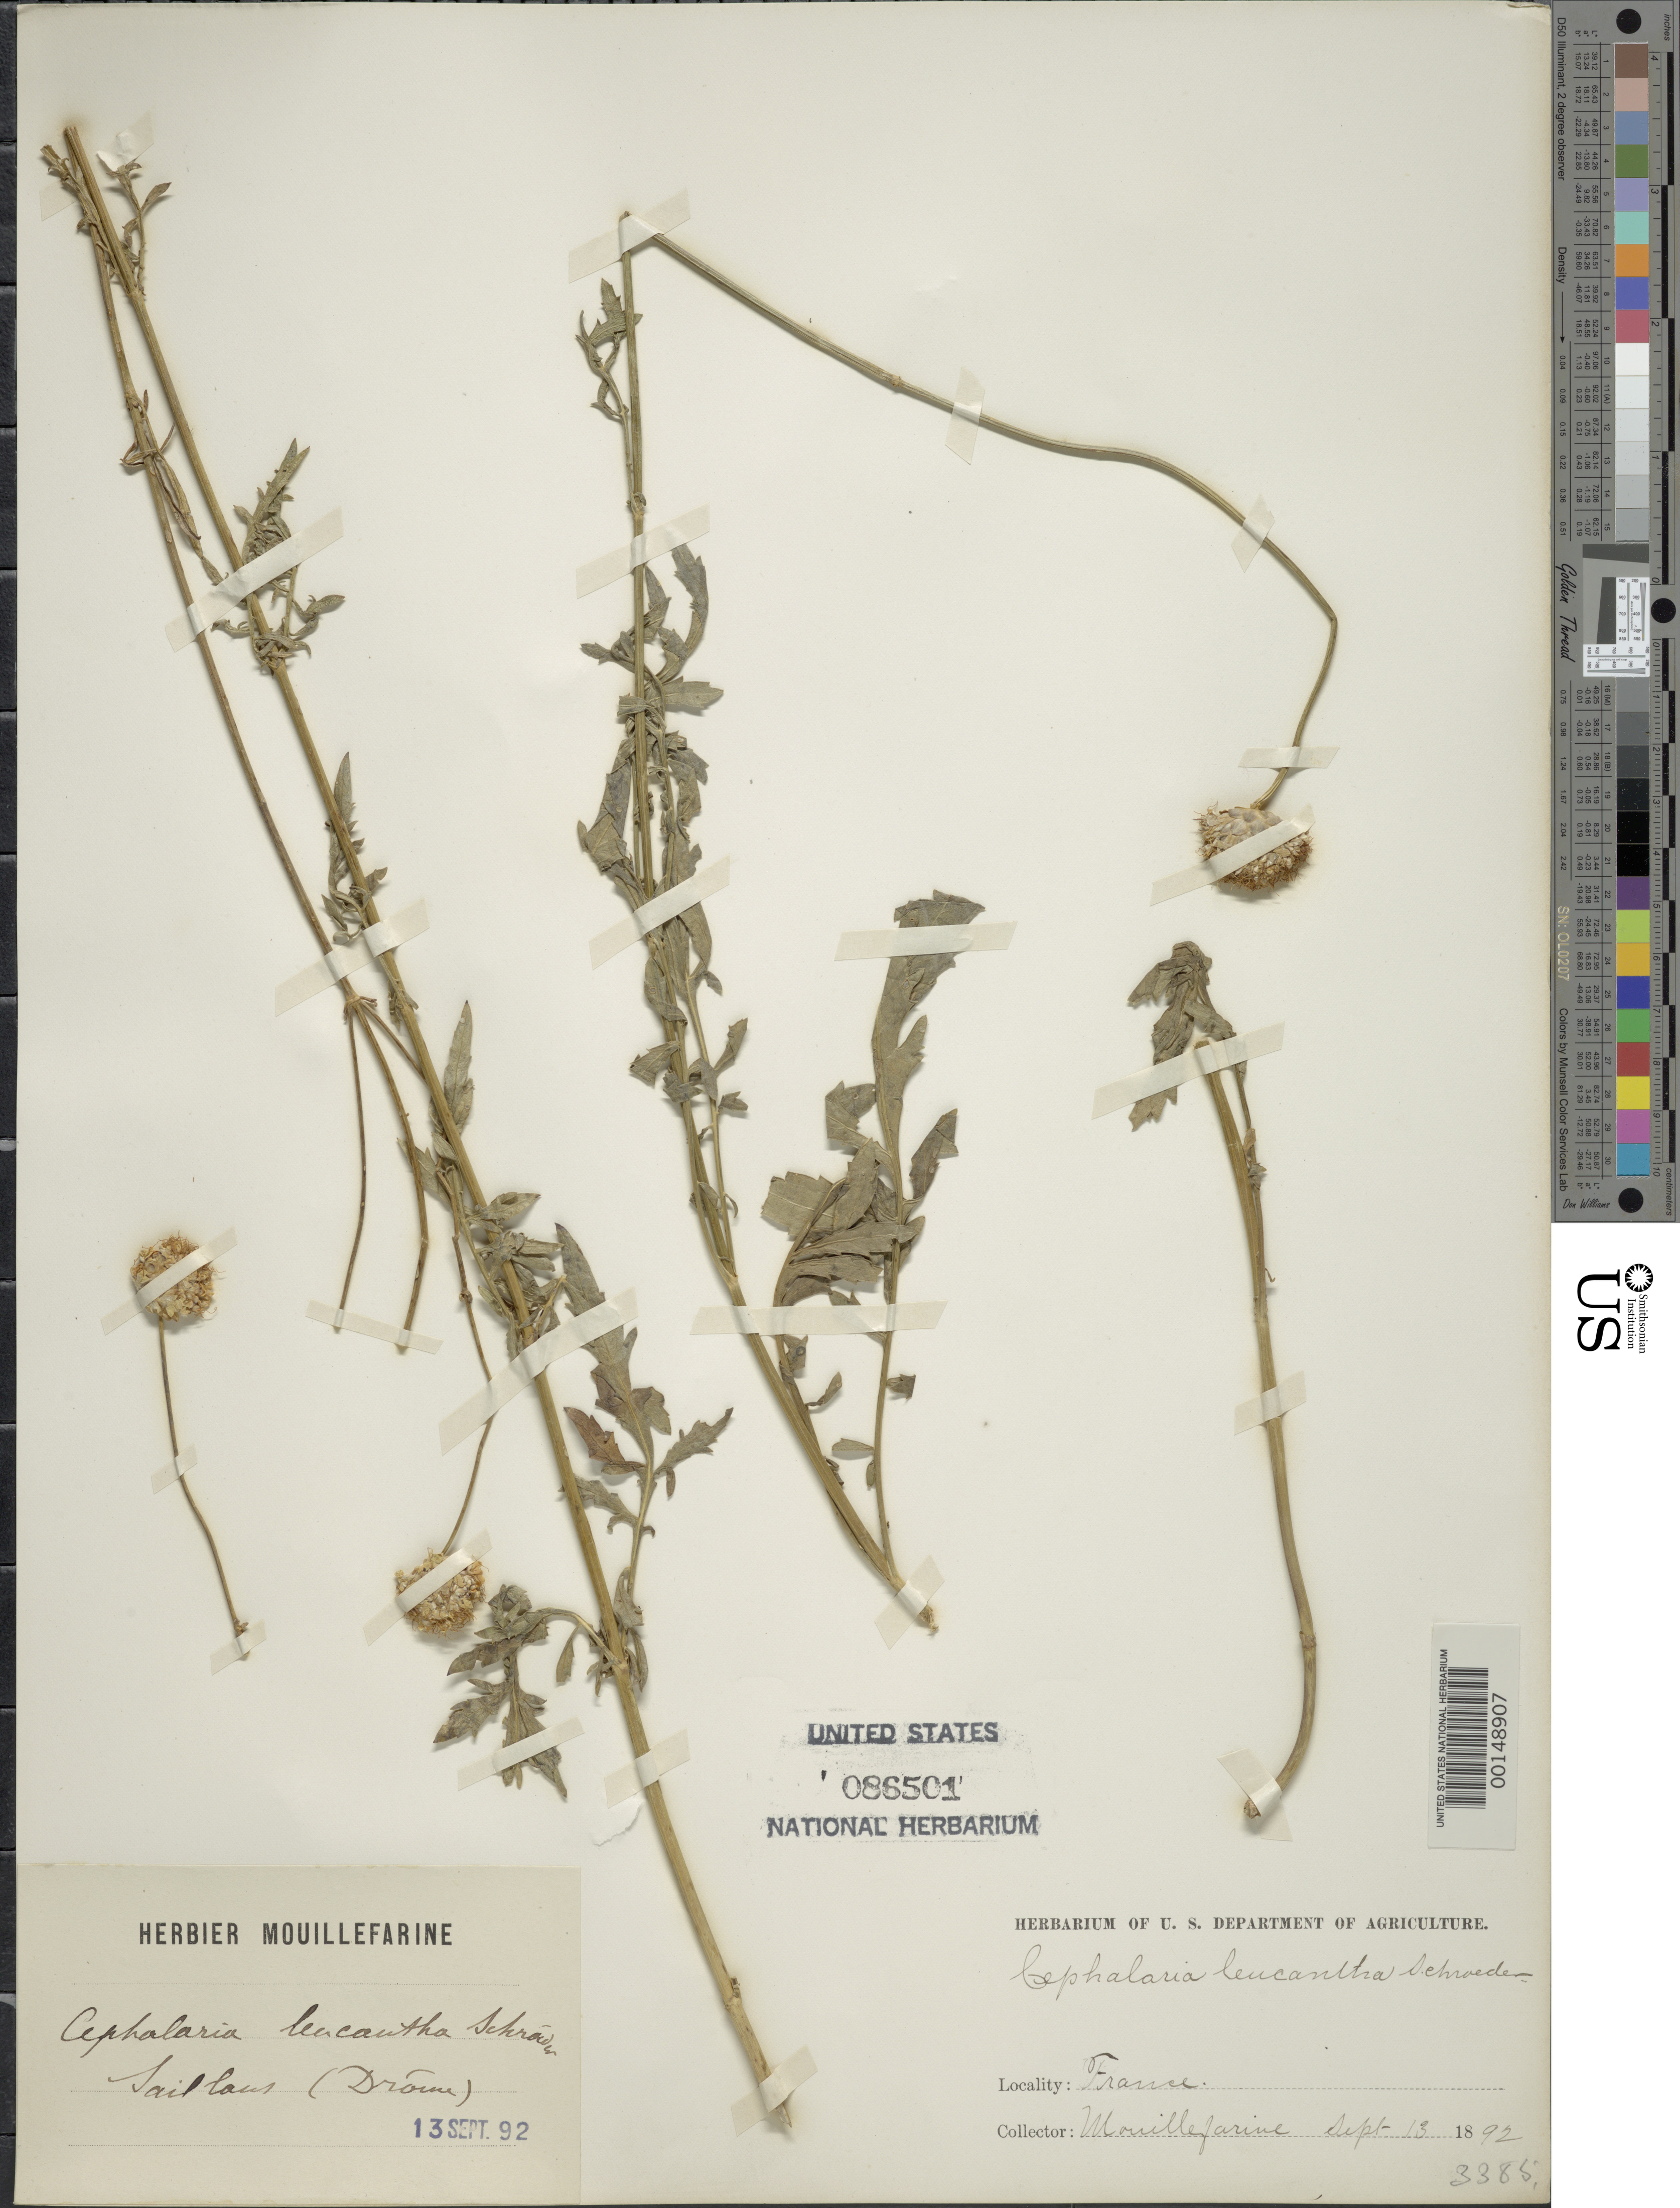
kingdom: Plantae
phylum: Tracheophyta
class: Magnoliopsida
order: Dipsacales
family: Caprifoliaceae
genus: Cephalaria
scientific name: Cephalaria leucantha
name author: Schrad.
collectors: A. E. Mouillefarine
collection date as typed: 13 Sep 1892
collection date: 1892-09-13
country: France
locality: Saillaus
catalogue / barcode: US 86501